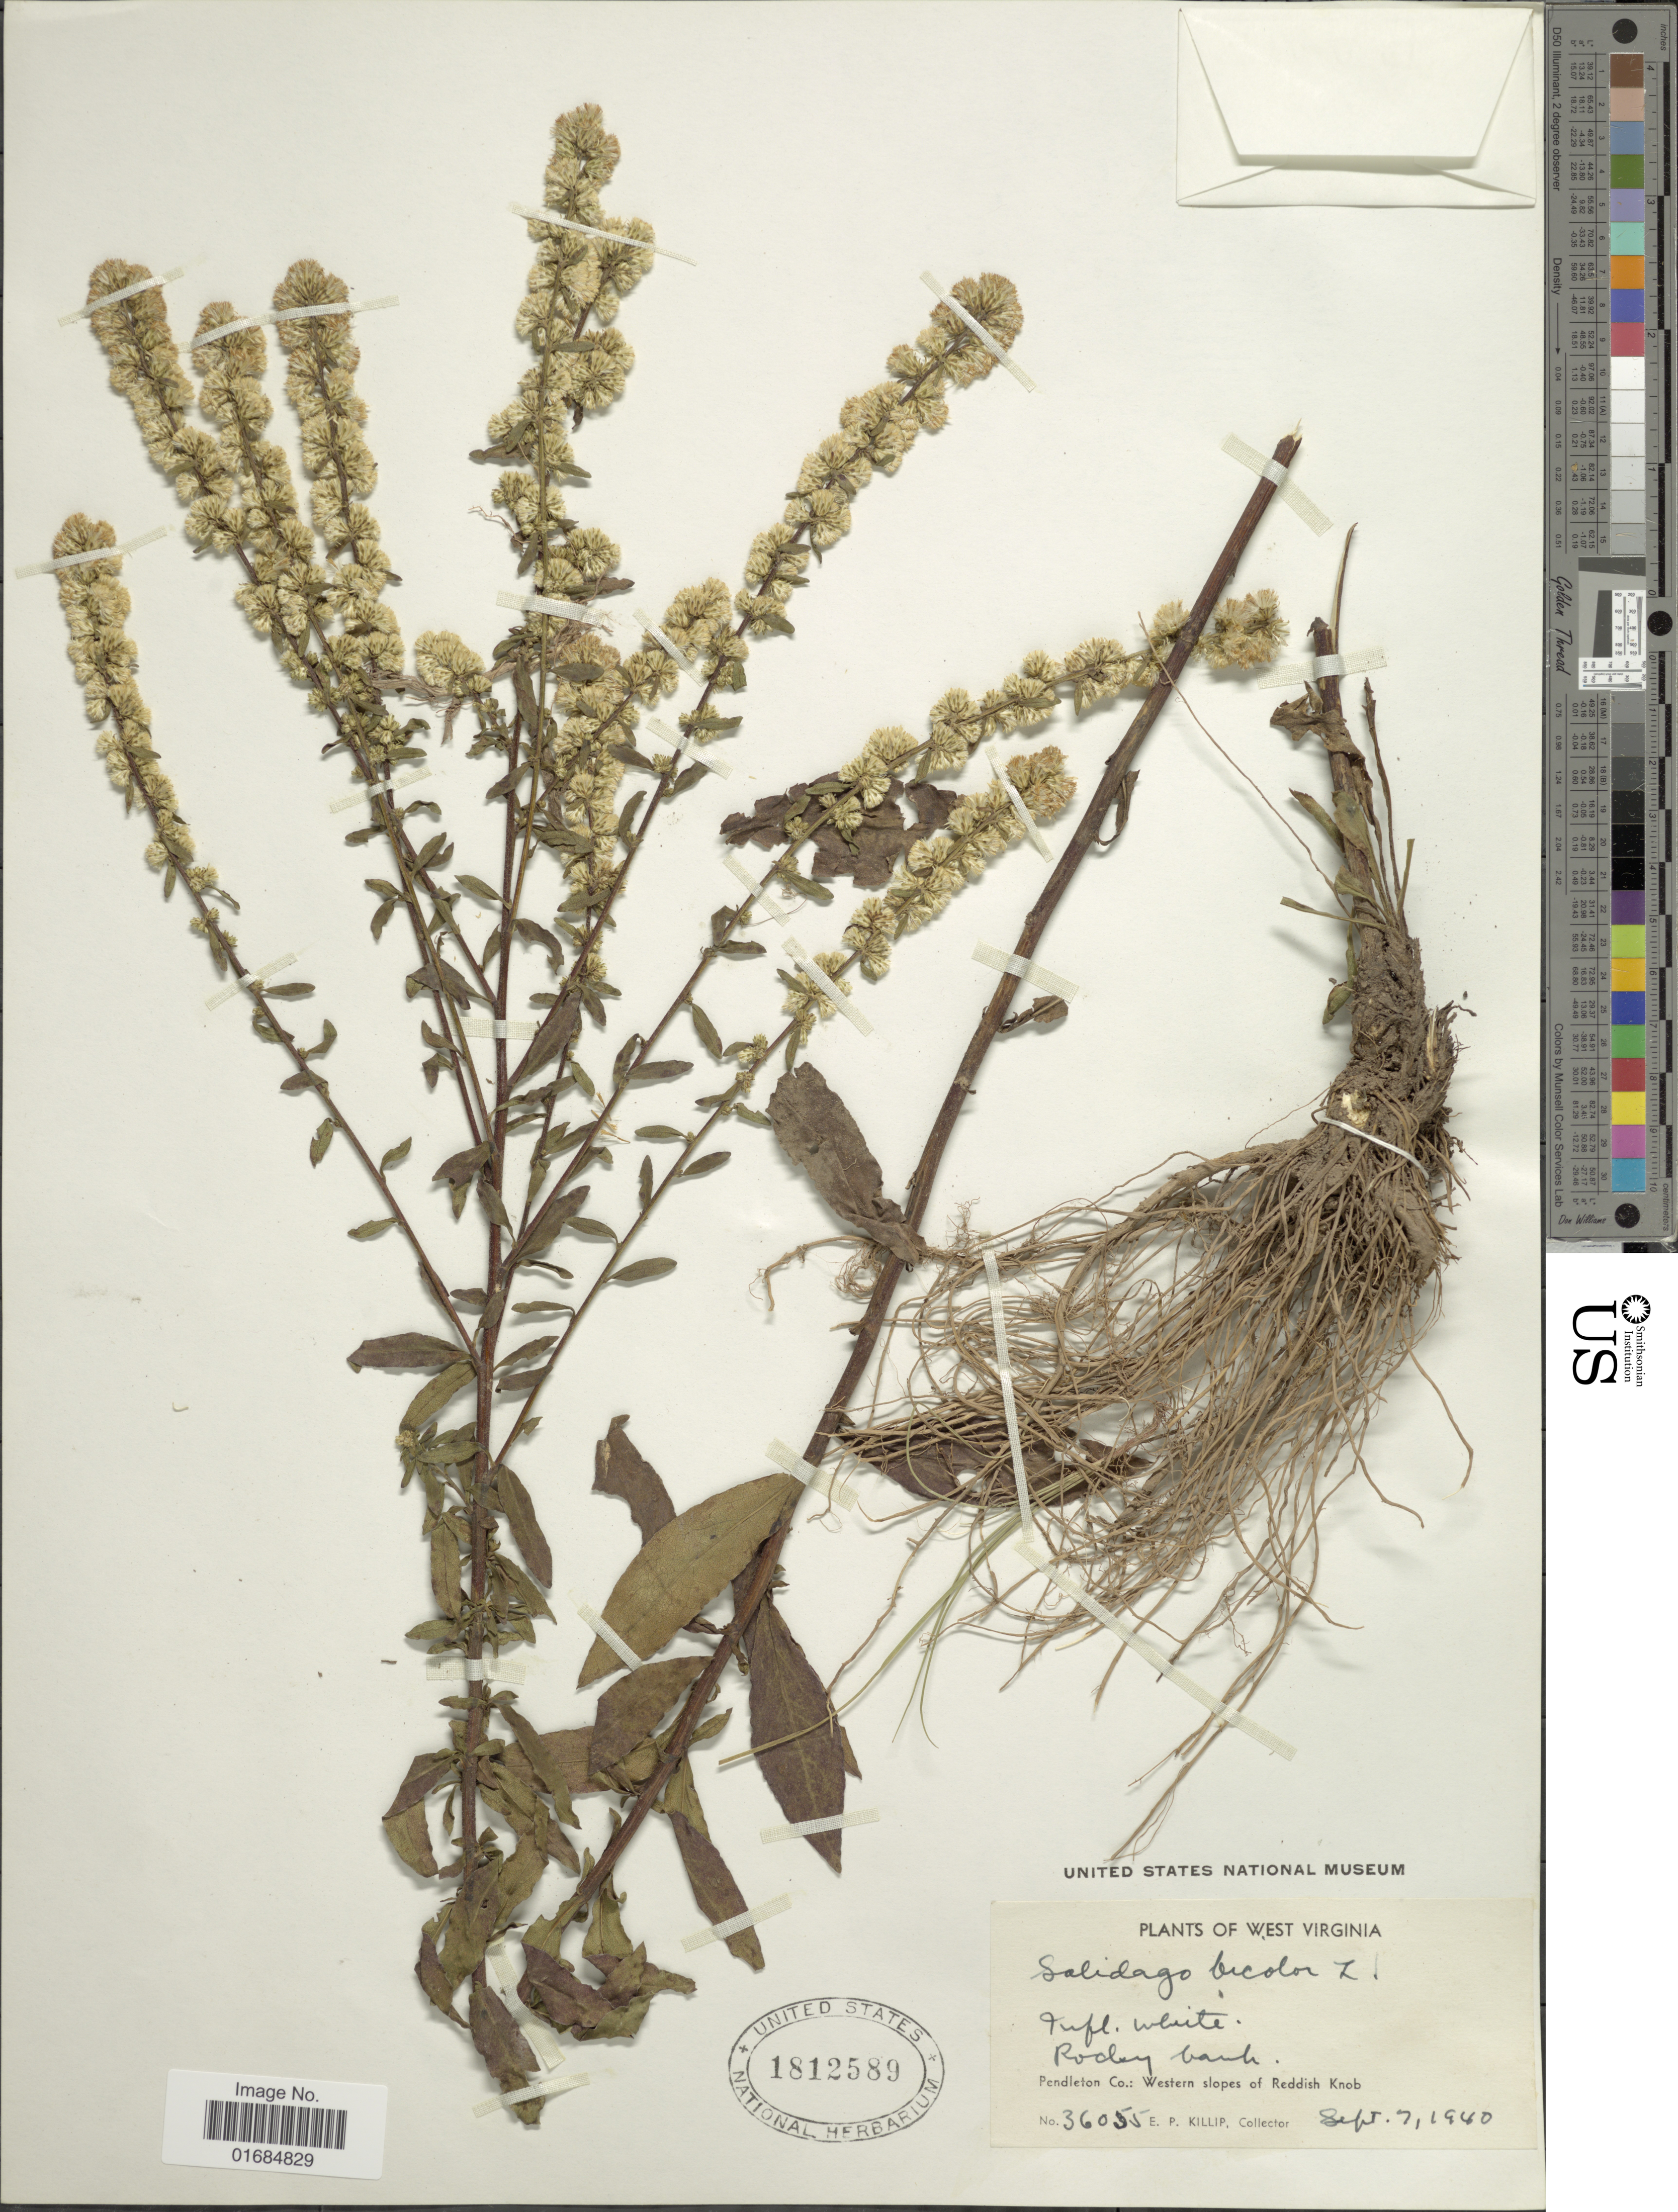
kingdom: Plantae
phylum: Tracheophyta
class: Magnoliopsida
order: Asterales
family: Asteraceae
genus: Solidago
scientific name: Solidago bicolor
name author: L.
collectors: E. P. Killip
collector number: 36055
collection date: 1940-09-07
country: United States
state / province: West Virginia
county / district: Pendleton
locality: Pendleton Co.: Western slopes of Reddish Knob.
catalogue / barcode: US 1812589